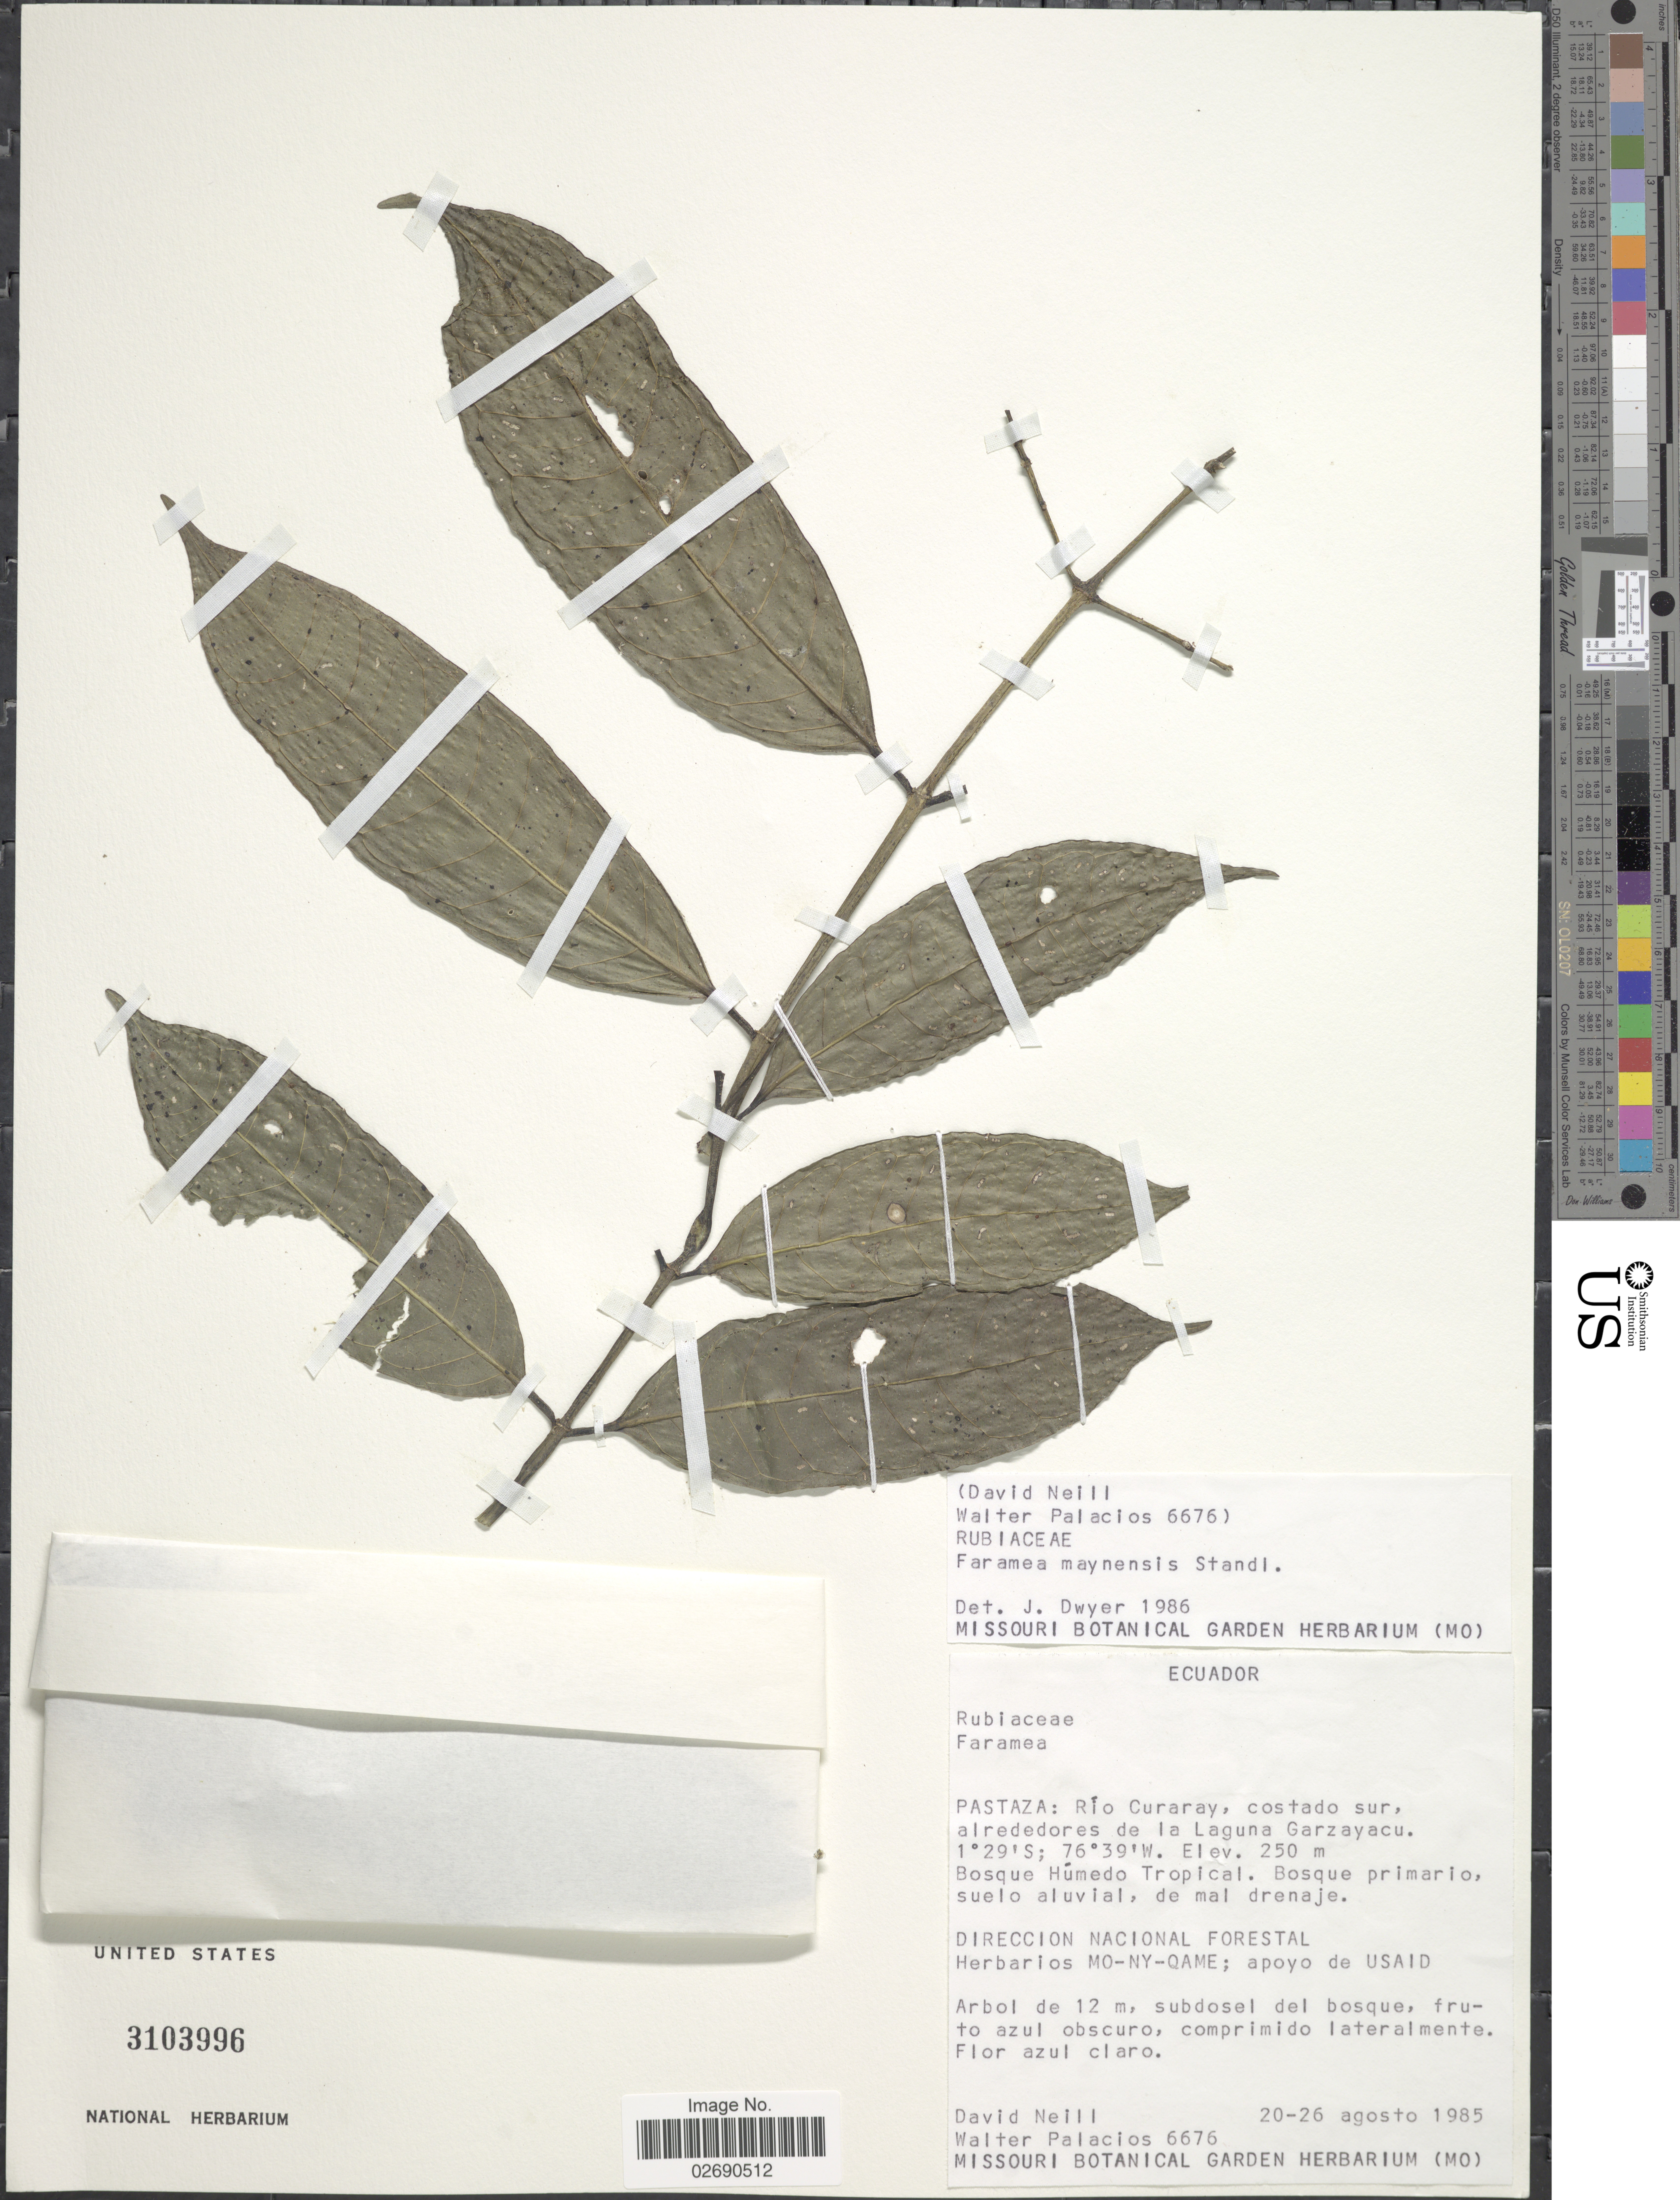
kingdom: Plantae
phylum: Tracheophyta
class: Magnoliopsida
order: Gentianales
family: Rubiaceae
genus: Faramea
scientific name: Faramea maynensis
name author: Spruce ex Rusby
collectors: D. Neill & W. Palacios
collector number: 6676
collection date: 1985-08-20/1985-08-26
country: Ecuador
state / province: Pastaza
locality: Rio Curaray, costado sur, alrededores de la Laguna Garzayacu, Bosque Humedo Tropical.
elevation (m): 250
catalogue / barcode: US 3103996